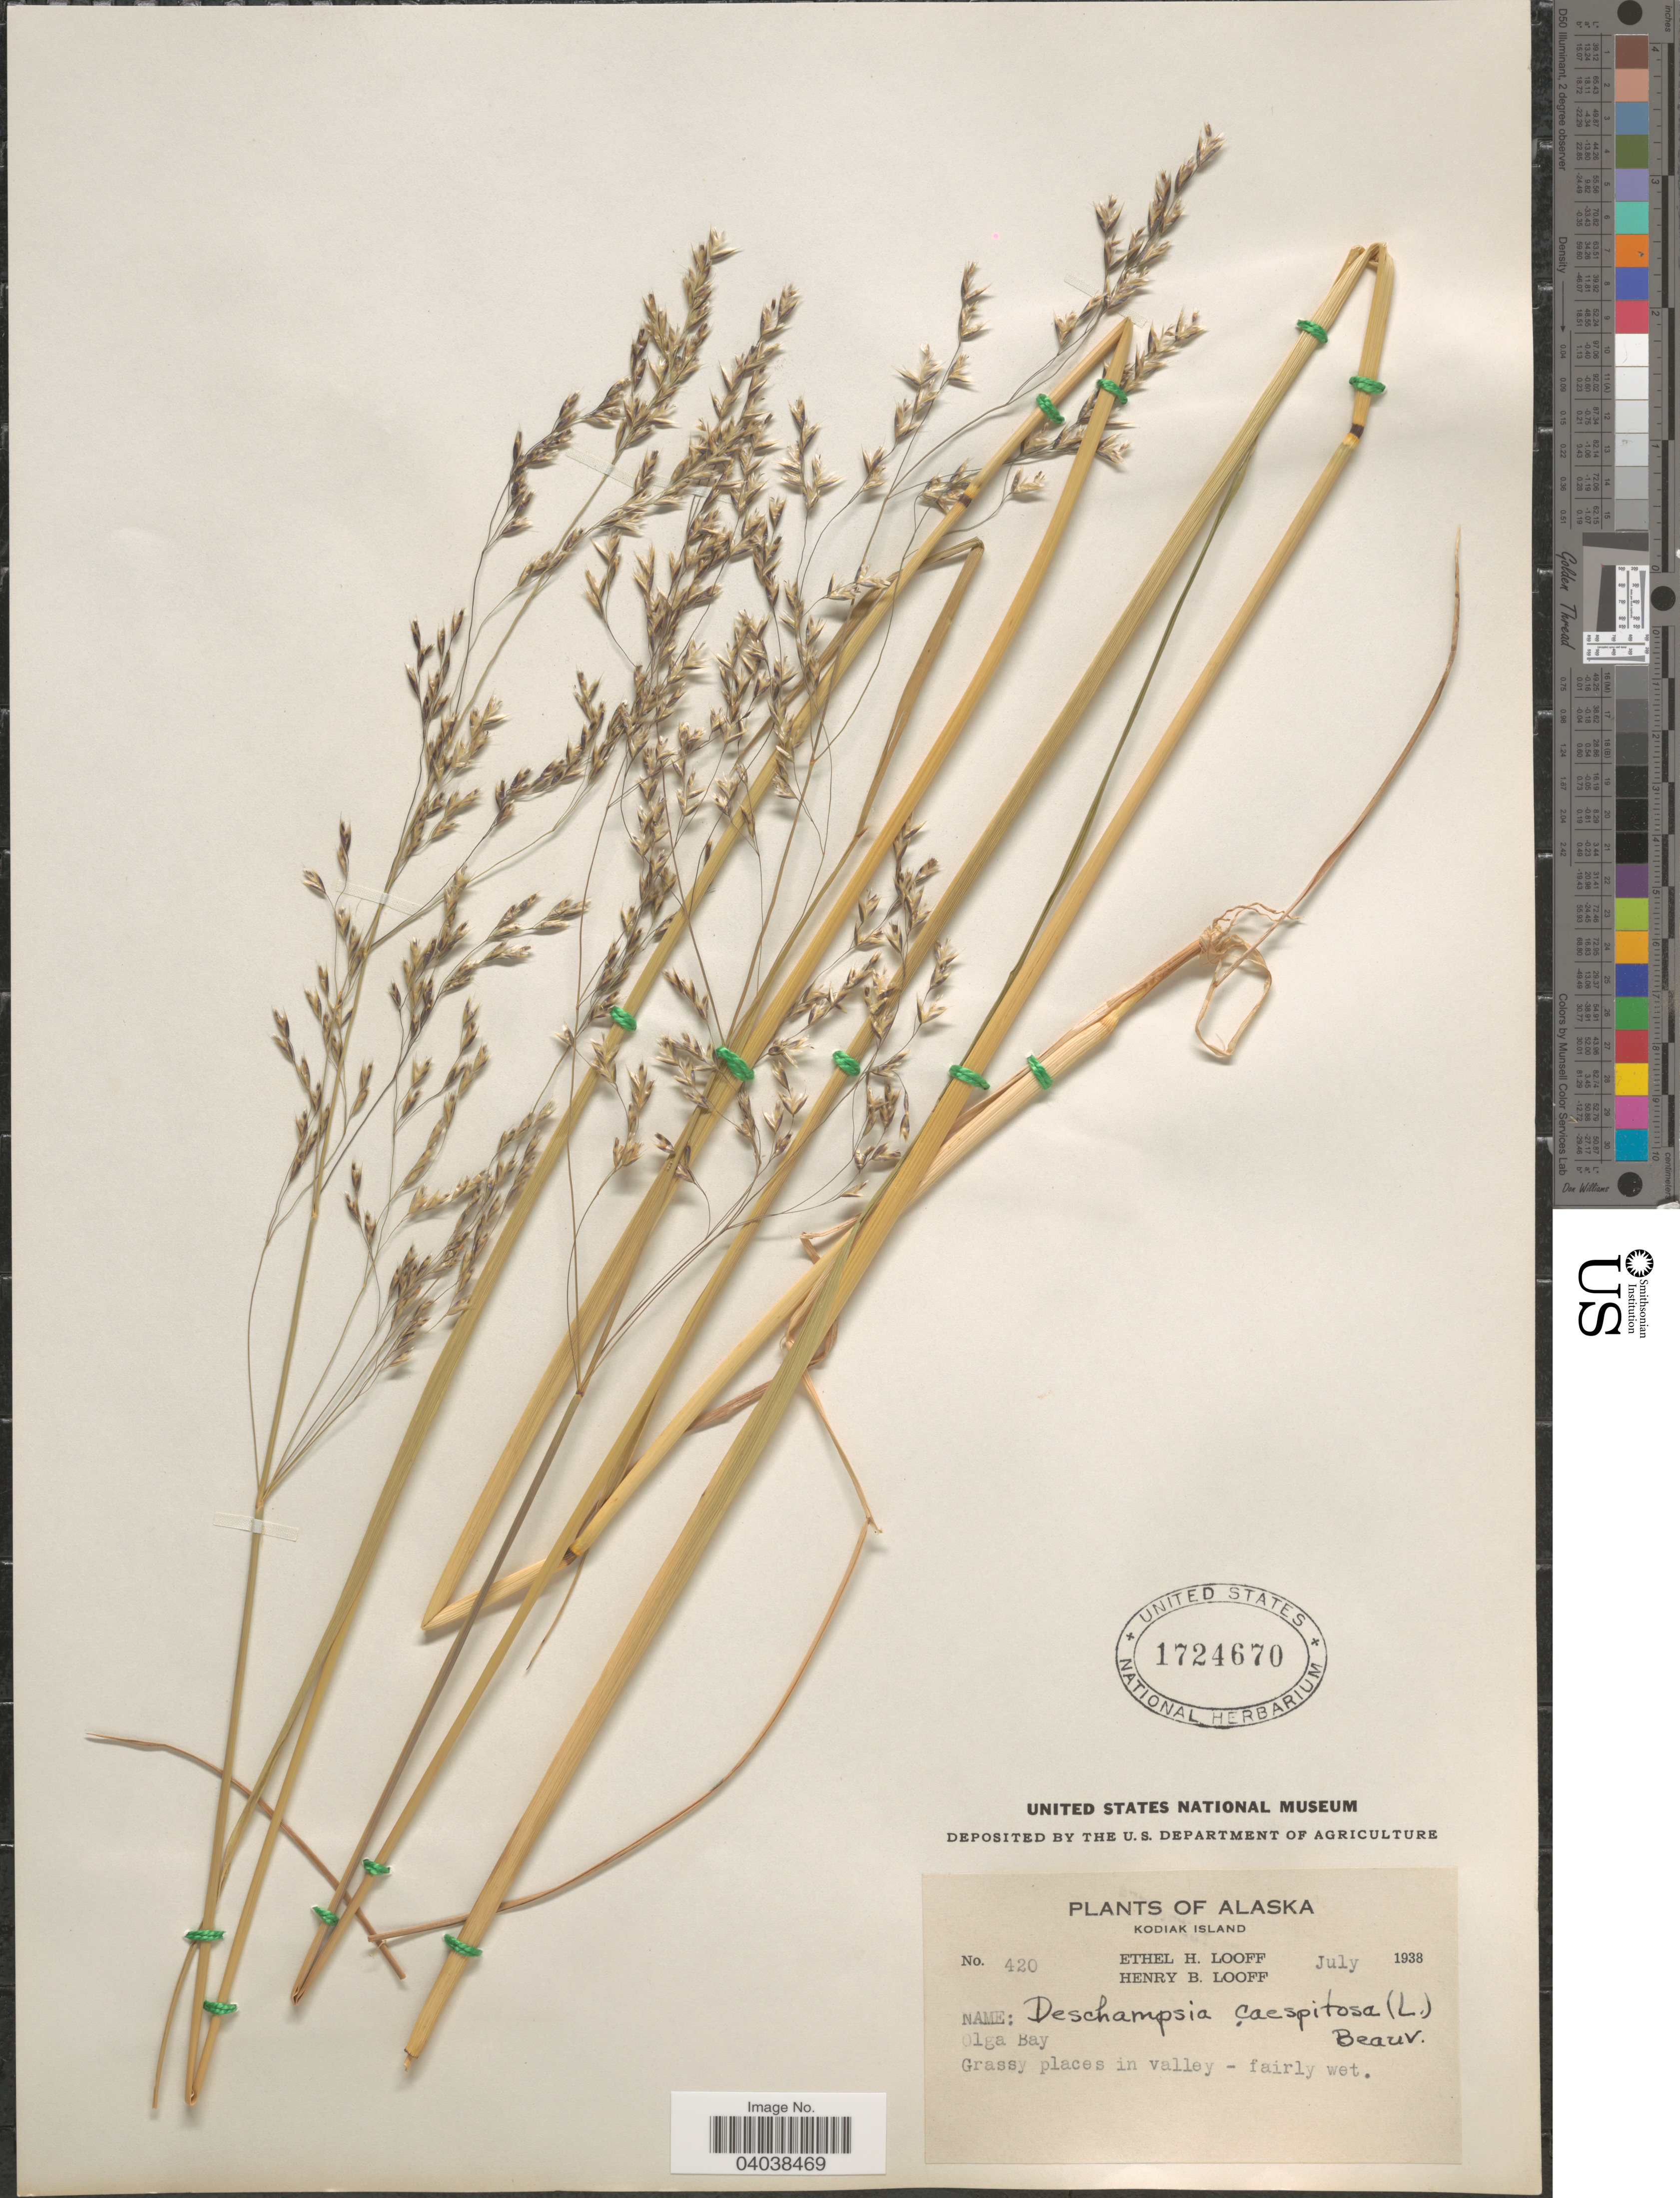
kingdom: Plantae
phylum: Tracheophyta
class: Liliopsida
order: Poales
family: Poaceae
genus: Deschampsia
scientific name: Deschampsia cespitosa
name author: (L.) P. Beauv.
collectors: E. Looff & H. Looff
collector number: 420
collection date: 1938-07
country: United States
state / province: Alaska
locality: Kodiak Island. Olga Bay.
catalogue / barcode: US 1724670